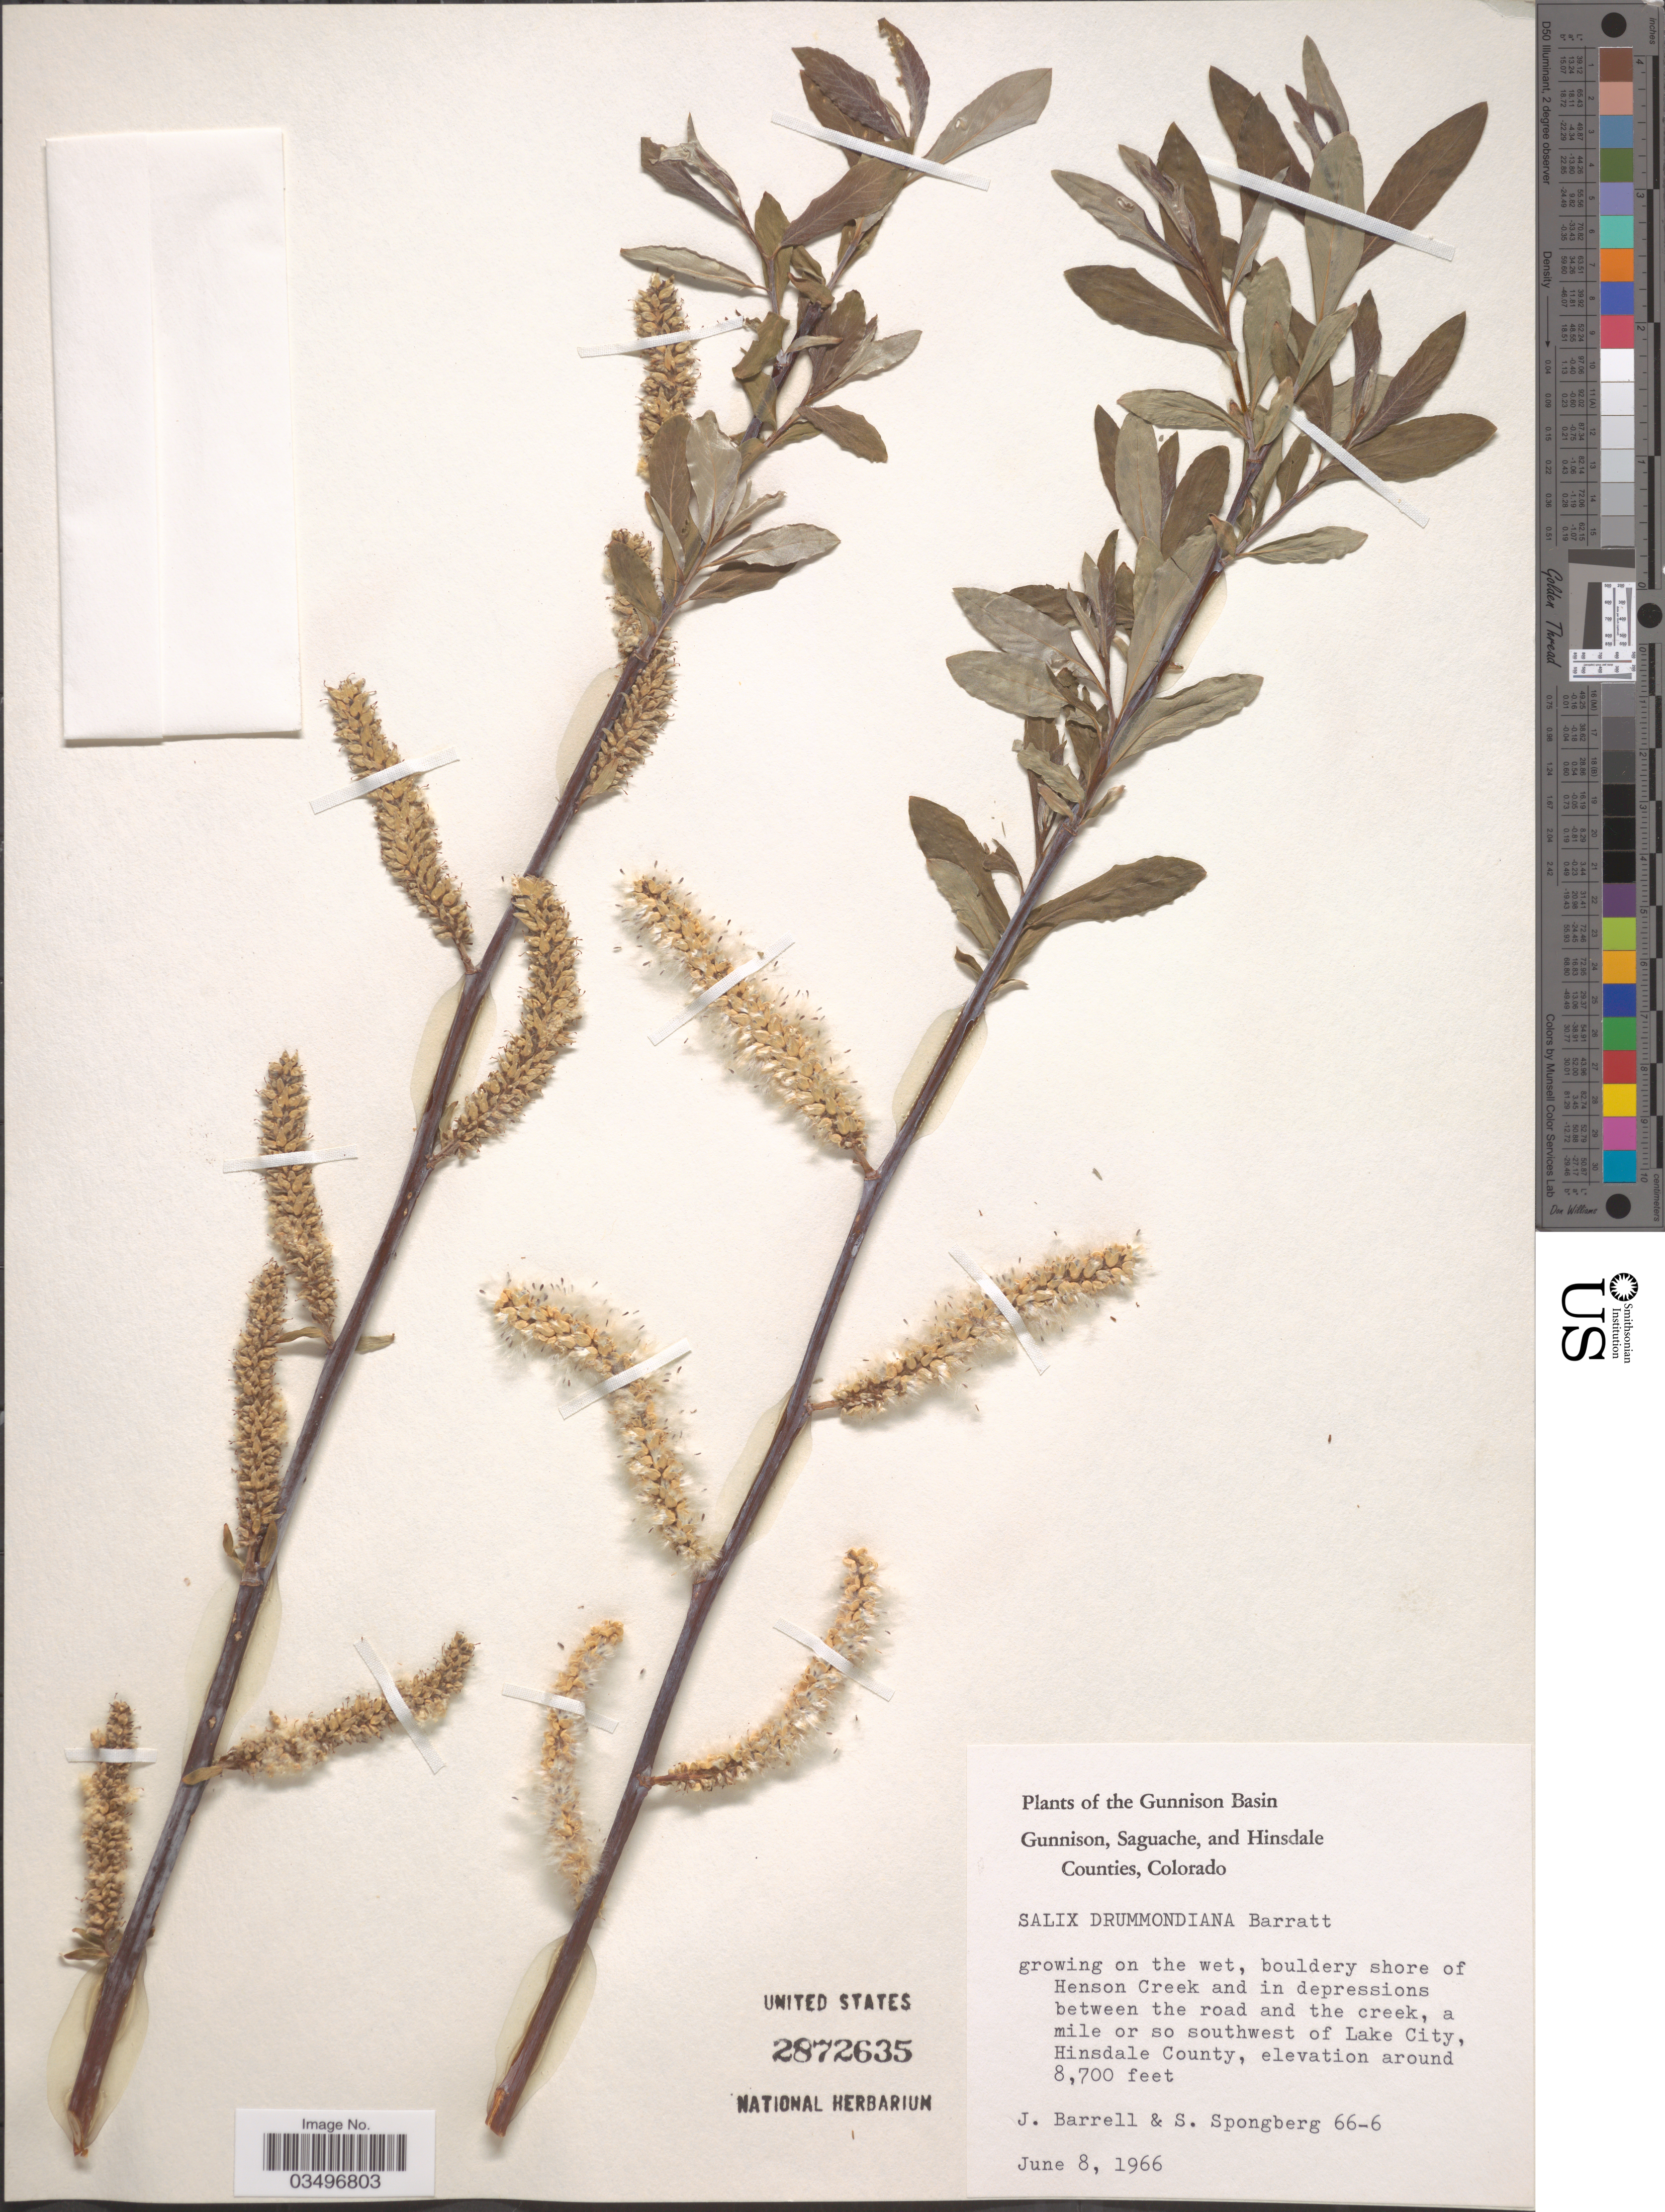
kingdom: Plantae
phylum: Tracheophyta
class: Magnoliopsida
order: Malpighiales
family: Salicaceae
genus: Salix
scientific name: Salix drummondiana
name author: Barratt ex Hook.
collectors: J. Barrell & S. A.Spongberg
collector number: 66-6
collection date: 1966-06-08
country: United States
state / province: Colorado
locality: The Gunnison Basin. Bouldery shore of Henson Creek and in depressions between the road and the creek, a mile or so southwest of Lake City, Hinsdale County.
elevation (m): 2652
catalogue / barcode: US 2872635